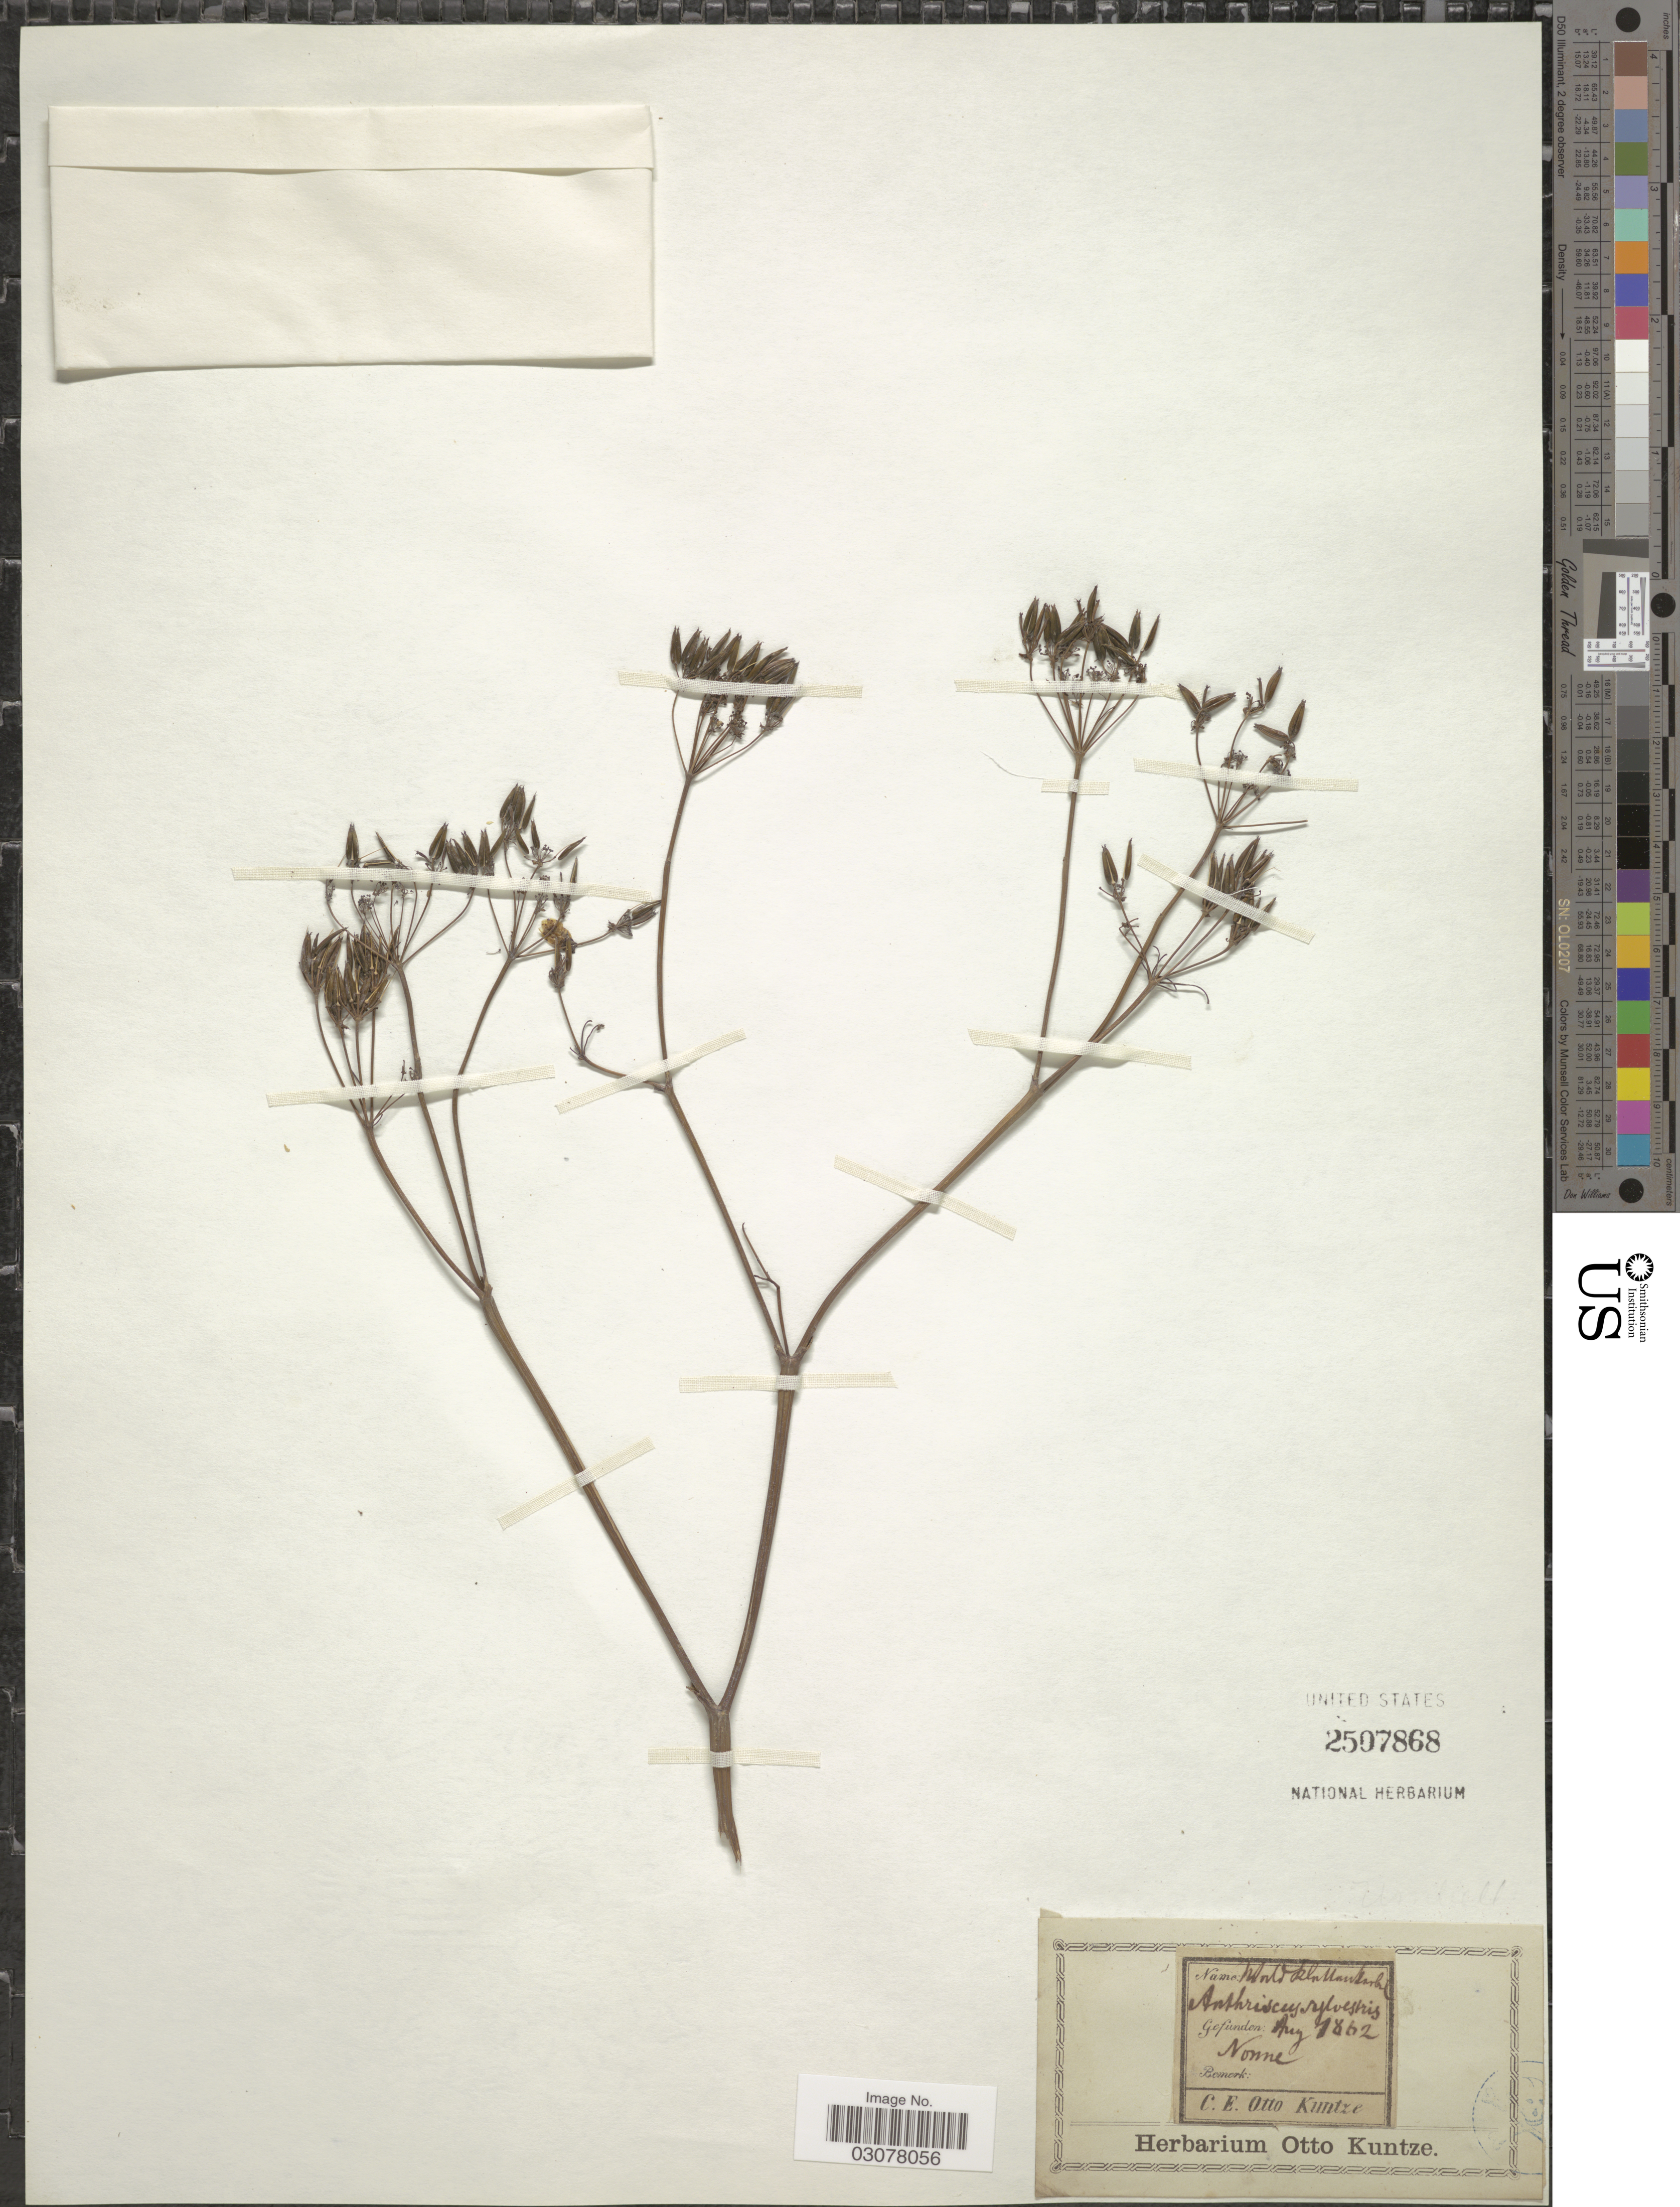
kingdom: Plantae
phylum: Tracheophyta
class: Magnoliopsida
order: Apiales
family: Apiaceae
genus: Anthriscus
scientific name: Anthriscus sylvestris subsp. sylvestris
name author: (L.) Hoffm.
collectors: C.E.O. Kuntze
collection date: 1862-08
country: Germany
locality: Nonne.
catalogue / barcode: US 2507868